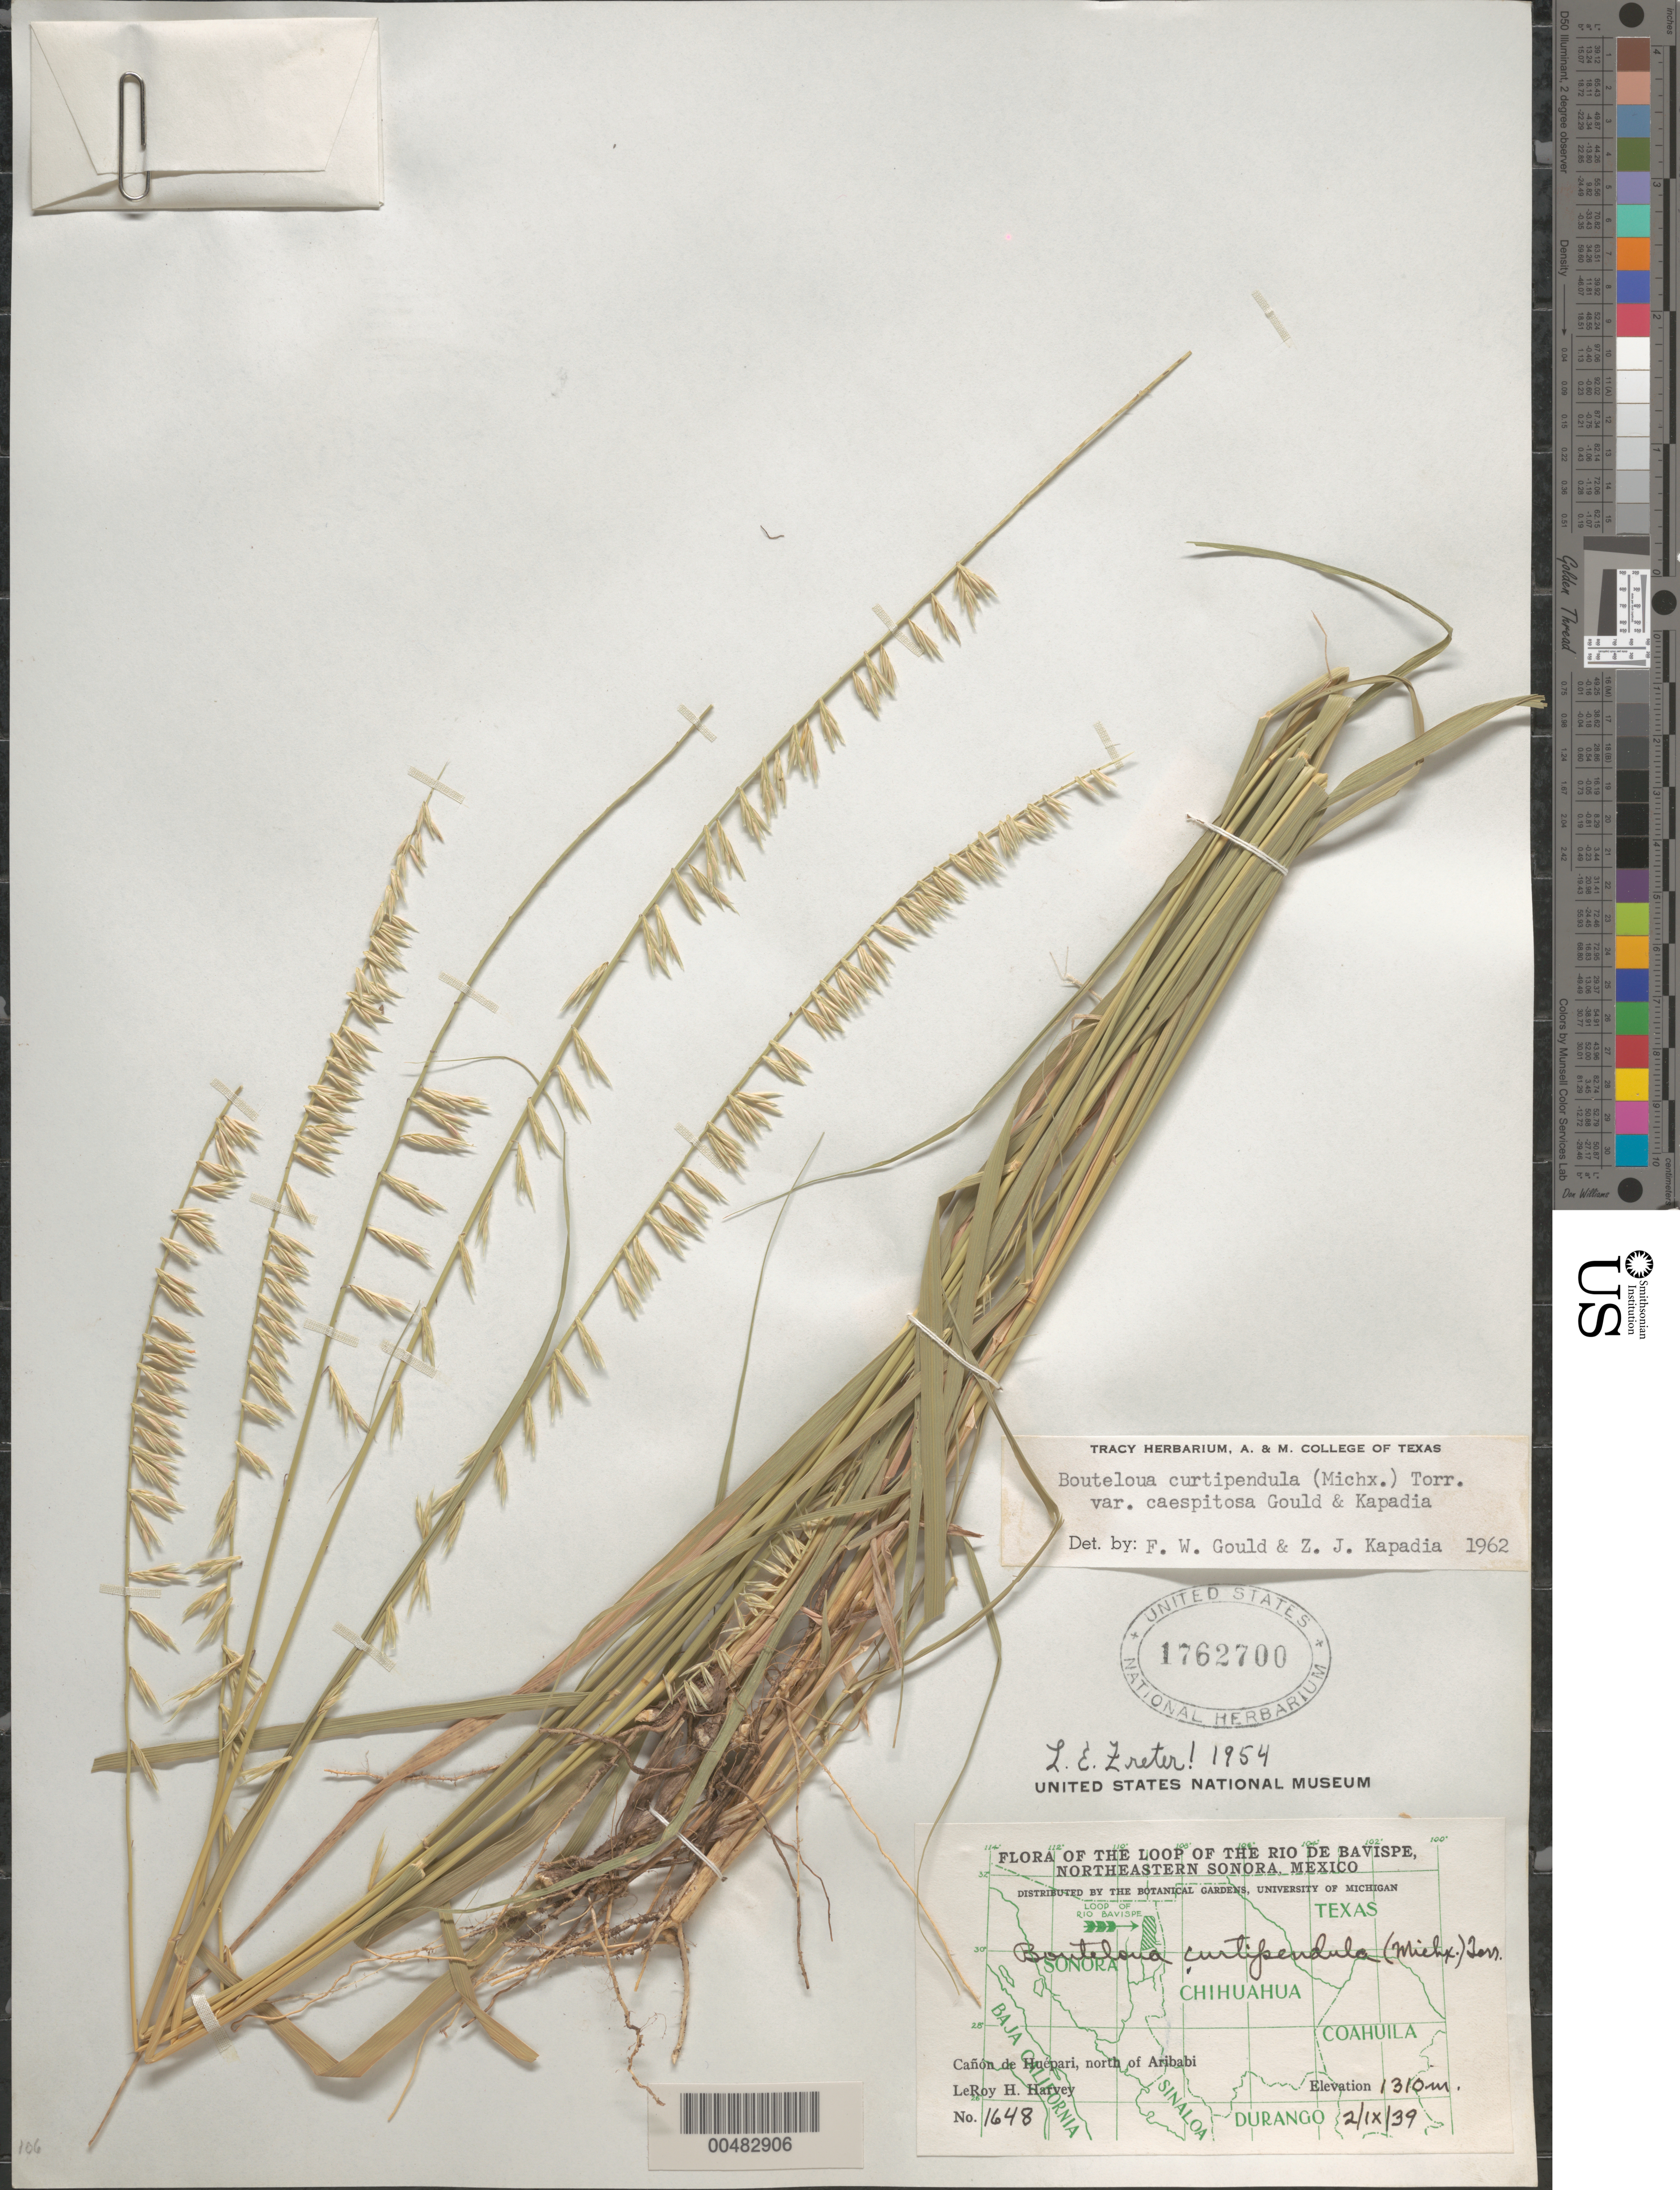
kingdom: Plantae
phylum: Tracheophyta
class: Liliopsida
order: Poales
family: Poaceae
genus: Bouteloua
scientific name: Bouteloua curtipendula var. caespitosa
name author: Gould & Kapadia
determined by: Gould, F. W.; Kapadia, Zarir J.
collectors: L. H. Harvey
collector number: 1648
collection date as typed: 2 Sep 1939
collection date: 1939-09-02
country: Mexico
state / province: Sonora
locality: Loop of the Rio de Bavispe, NE Sonora, Cañón de Huépari, N of Aribabi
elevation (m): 1310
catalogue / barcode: US 1762700